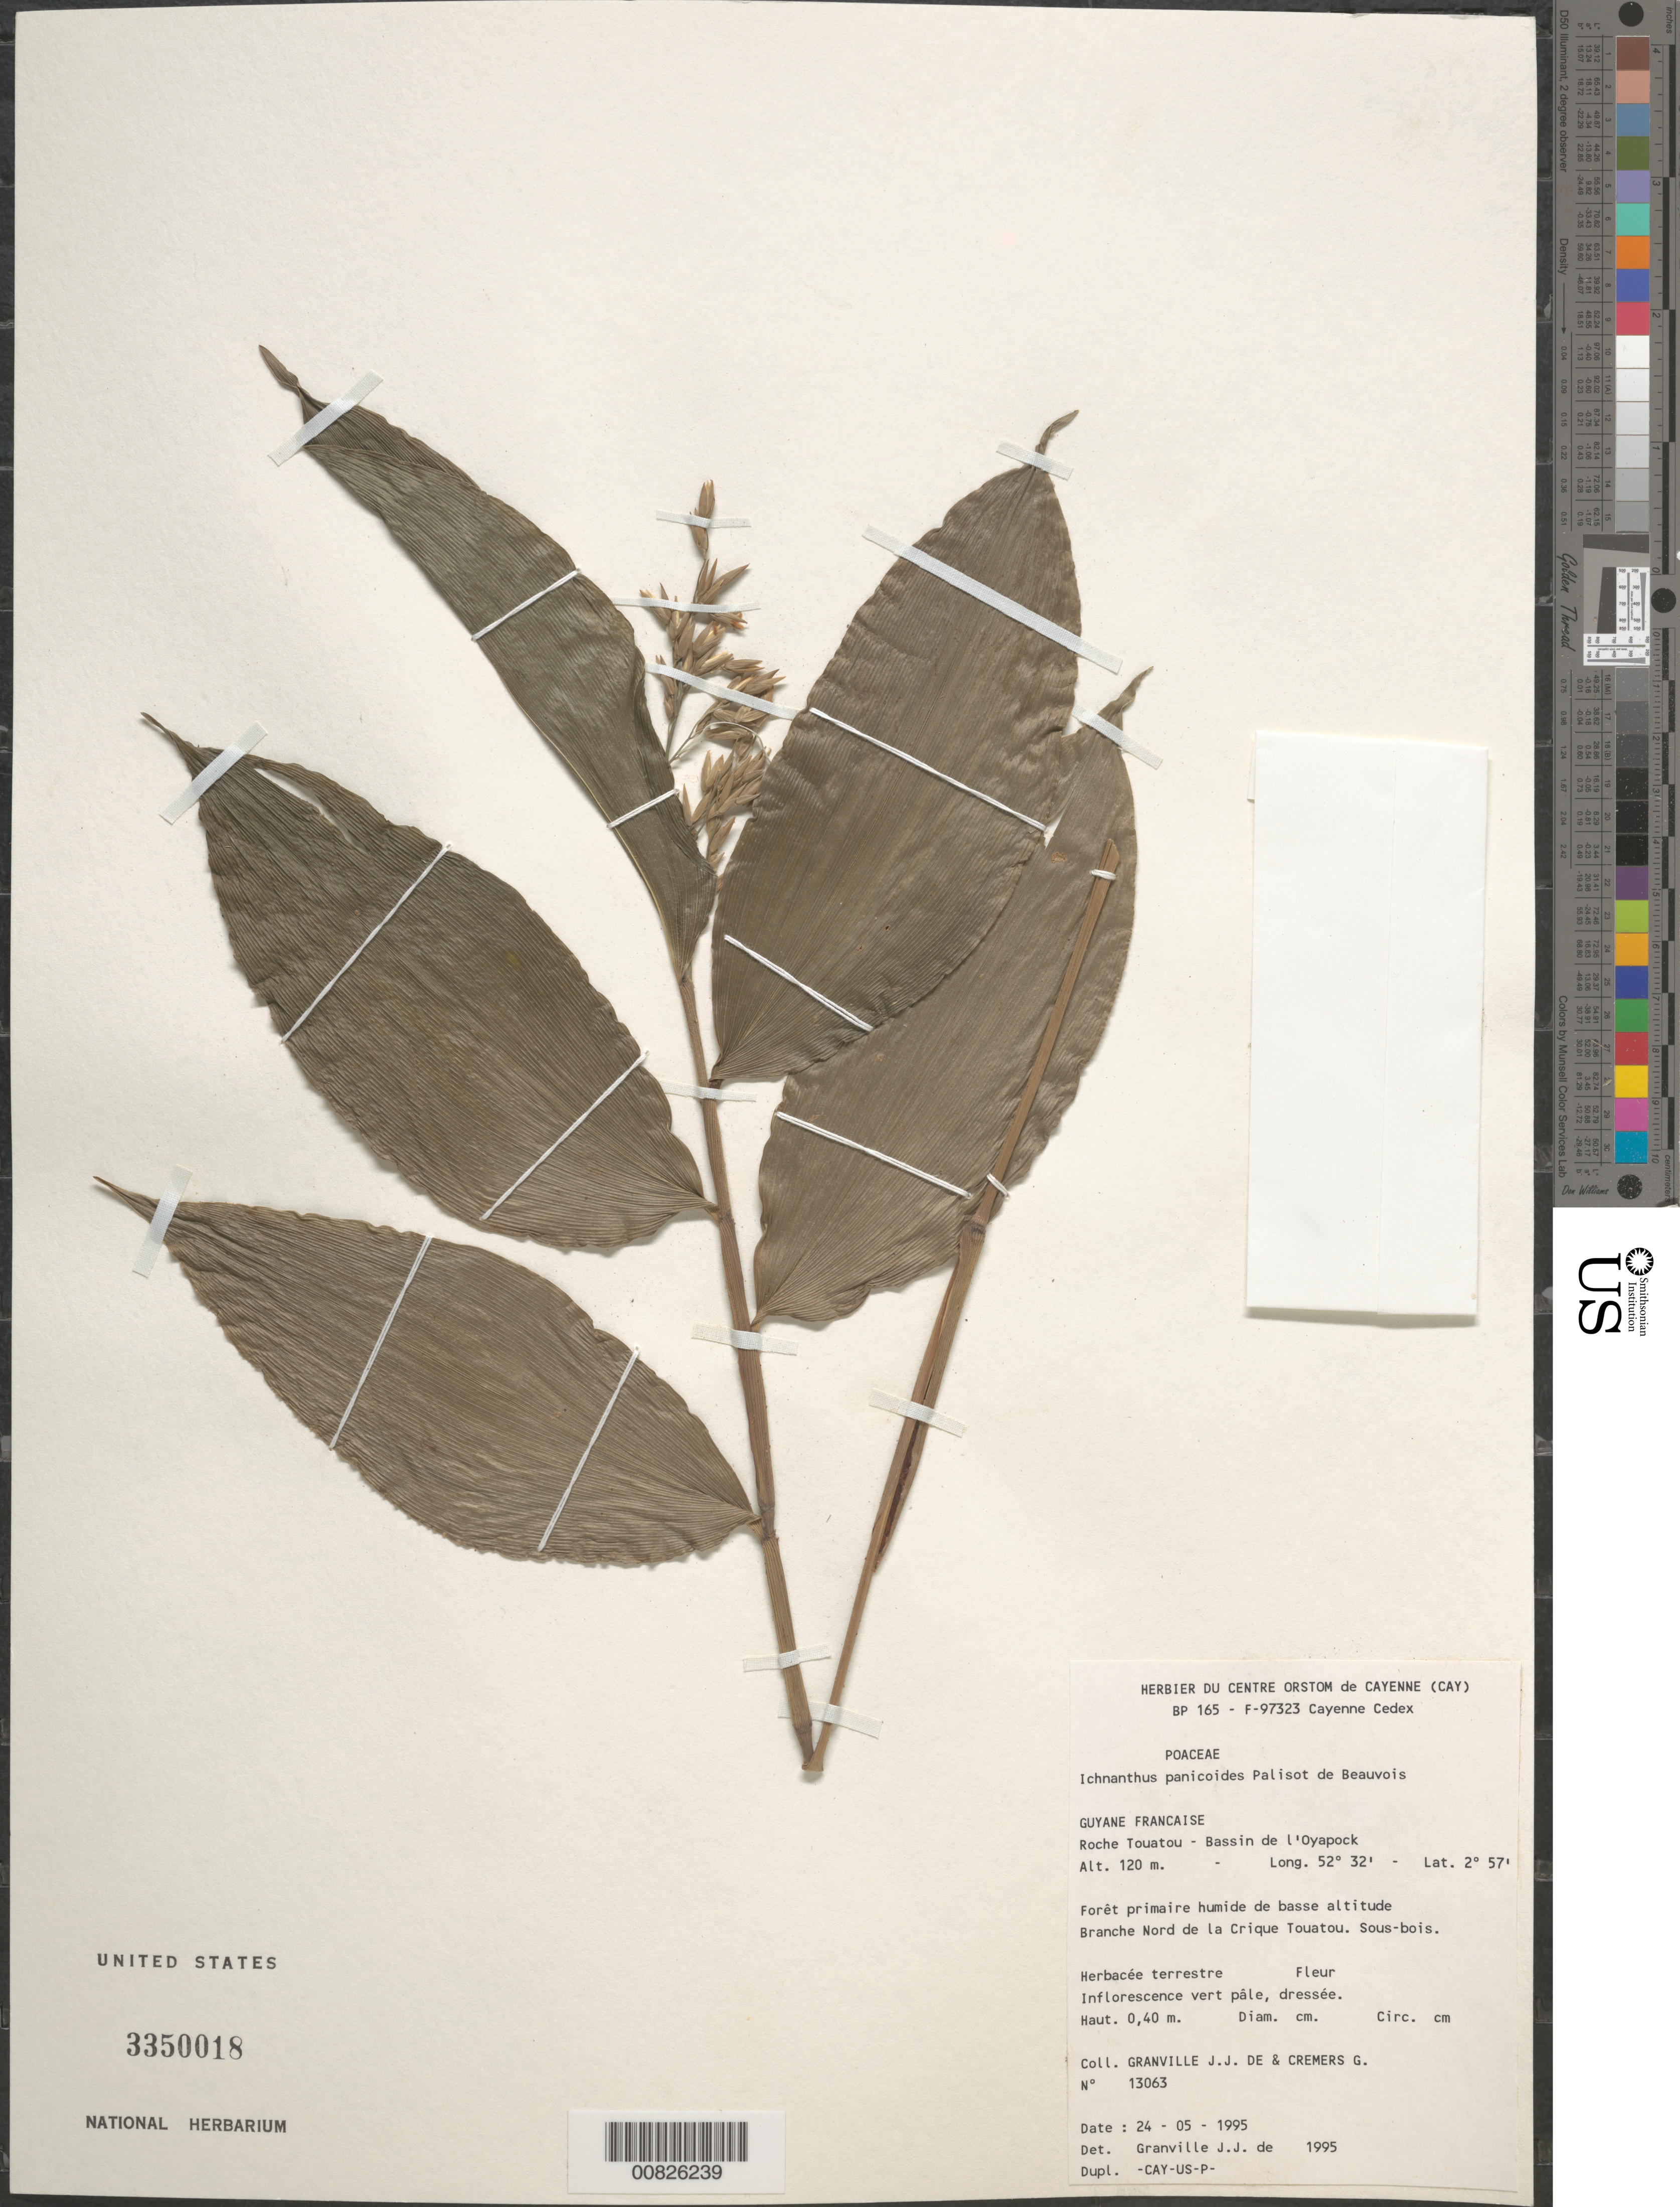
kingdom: Plantae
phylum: Tracheophyta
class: Liliopsida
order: Poales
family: Poaceae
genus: Ichnanthus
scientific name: Ichnanthus panicoides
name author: P. Beauv.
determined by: Granville, J. J. de, (CAY), Institut de Recherche pour le Developpement (IRD) (FRENCH GUIANA)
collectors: J.-J. de Granville & G. Cremers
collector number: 13063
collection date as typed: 24-May-95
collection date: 1995-05-24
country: French Guiana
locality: Roche Touatou, Bassin de l'Oyapock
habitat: Forêt primaire humide de basse altitude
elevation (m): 120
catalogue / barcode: US 3350018